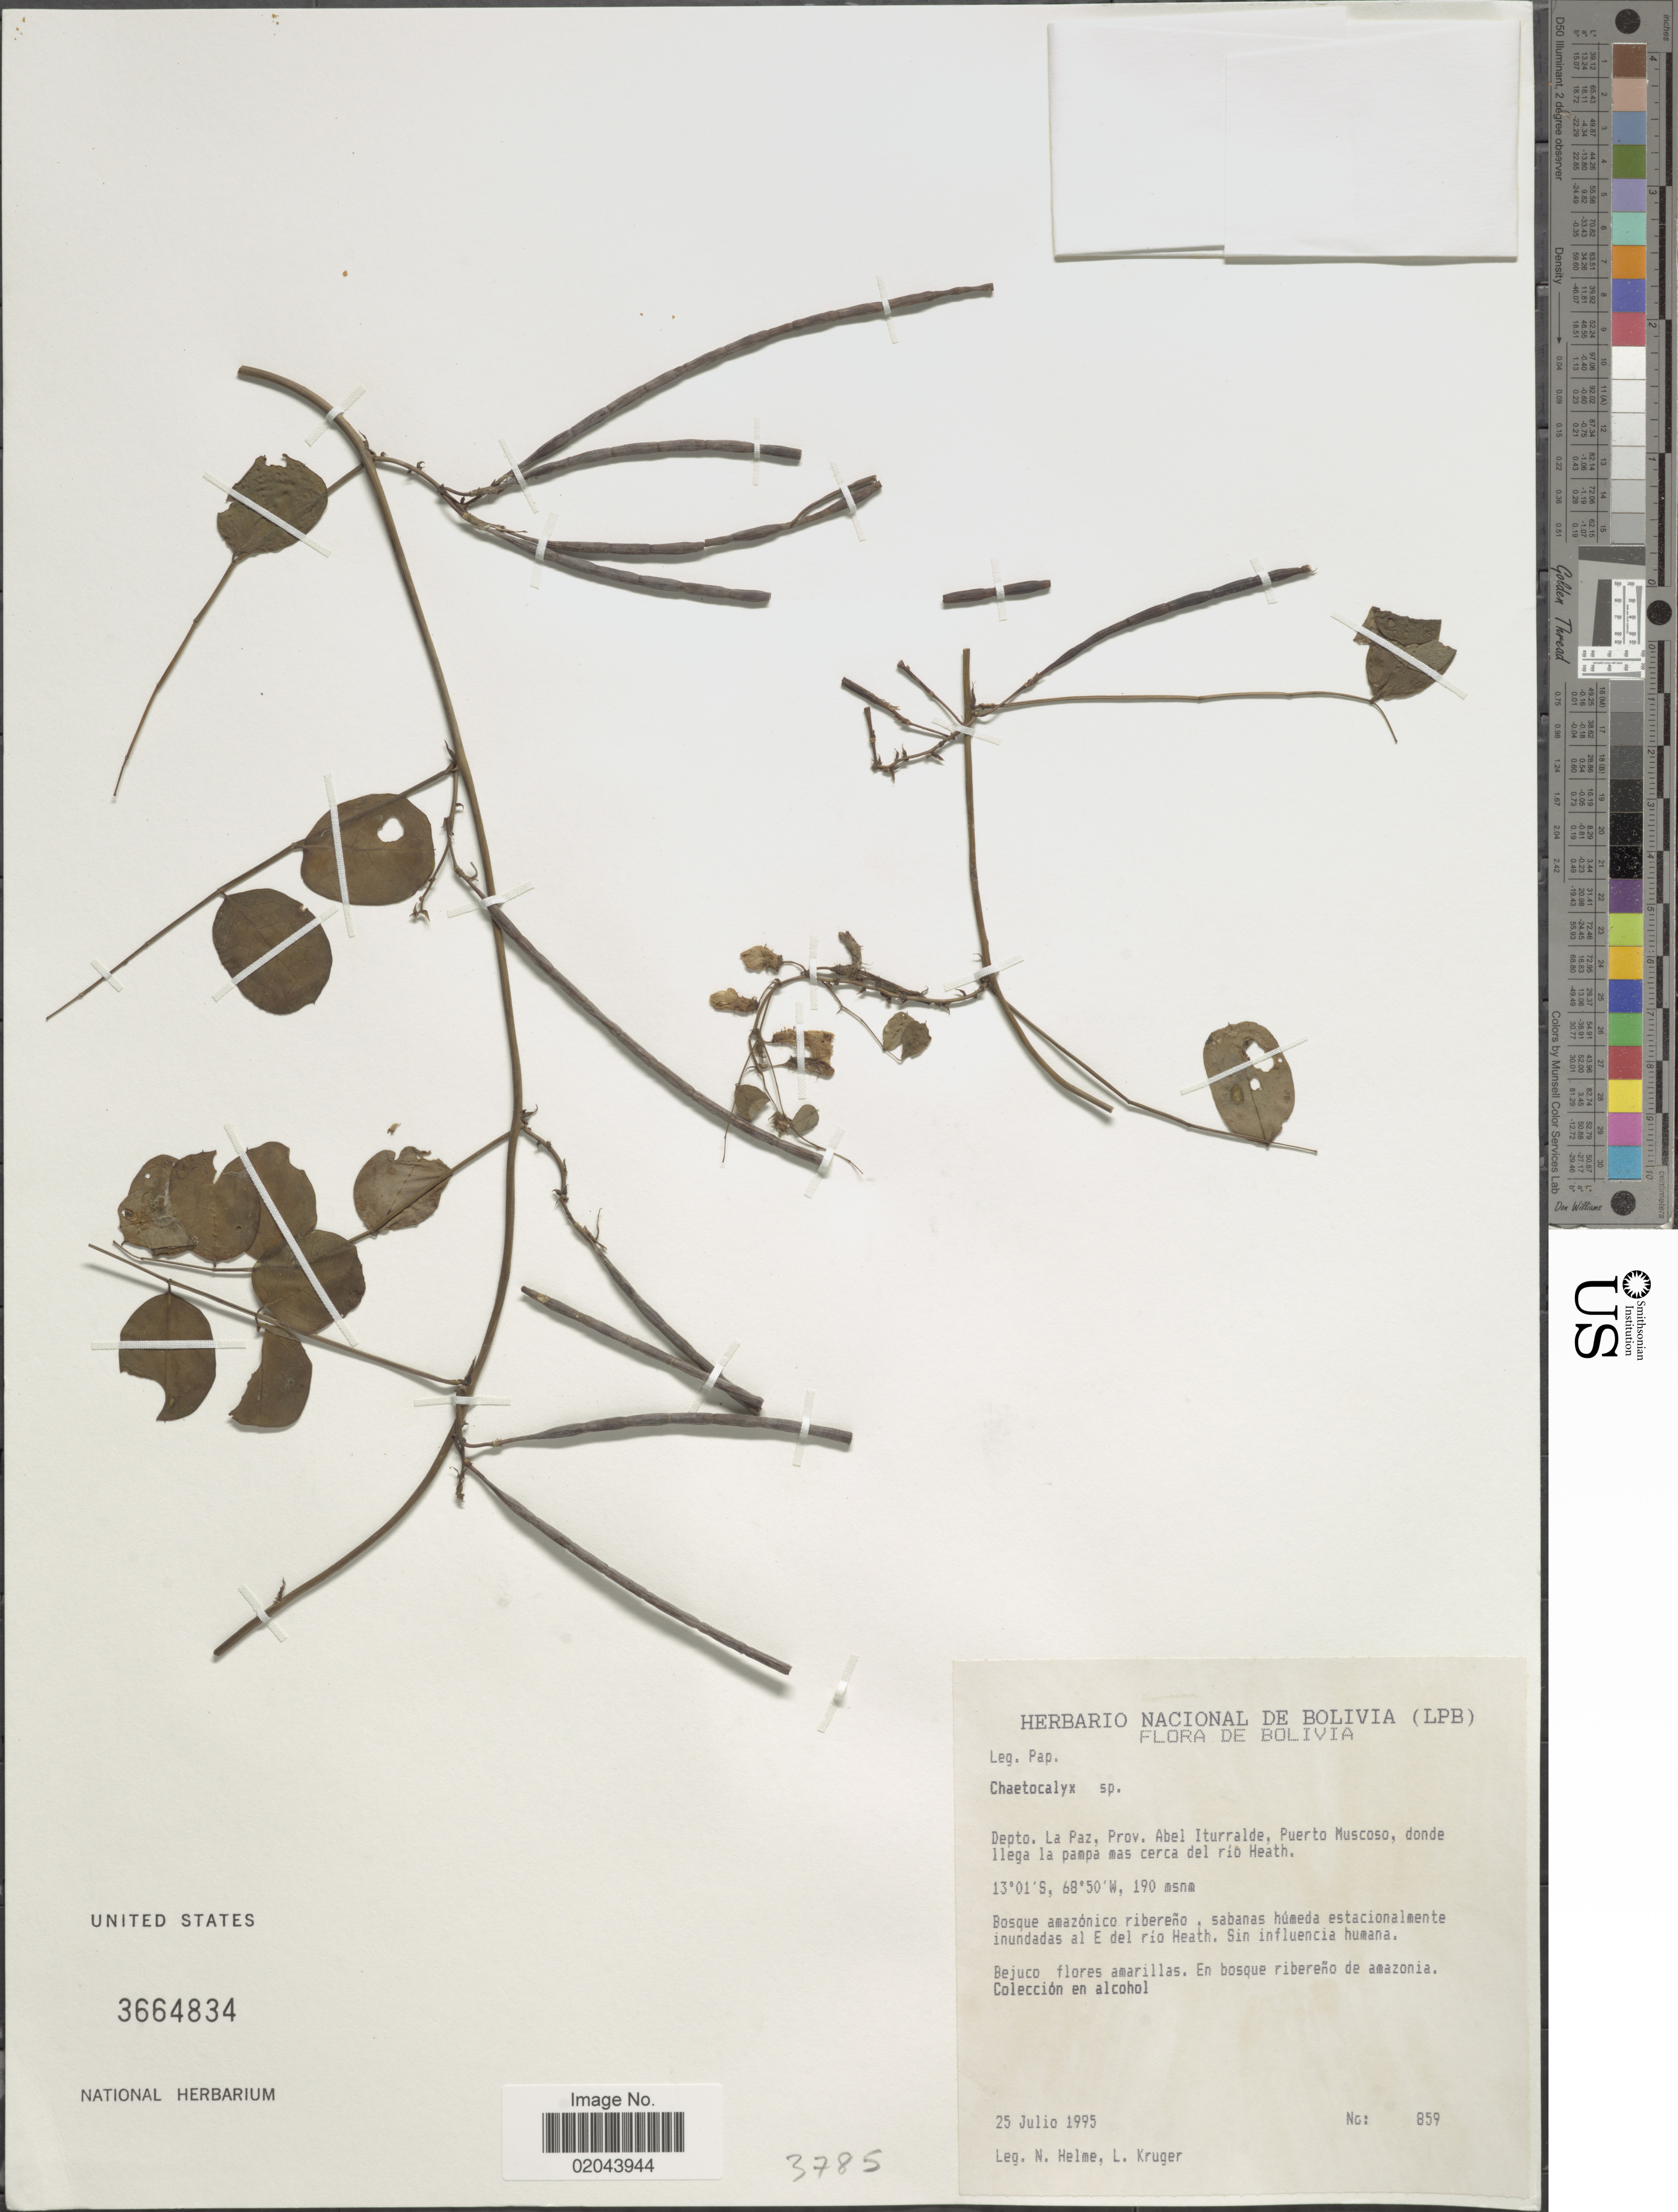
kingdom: Plantae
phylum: Tracheophyta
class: Magnoliopsida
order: Fabales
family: Fabaceae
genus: Chaetocalyx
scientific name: Chaetocalyx sp.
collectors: N. Helme & L. Kruger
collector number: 859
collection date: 1995-07-25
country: Bolivia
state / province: La Paz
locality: Depto La Paz, Prov. Iturralde, Puerto Muscoso, donde llega la pampa mas cerca del río Heath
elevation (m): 190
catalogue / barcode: US 3664834